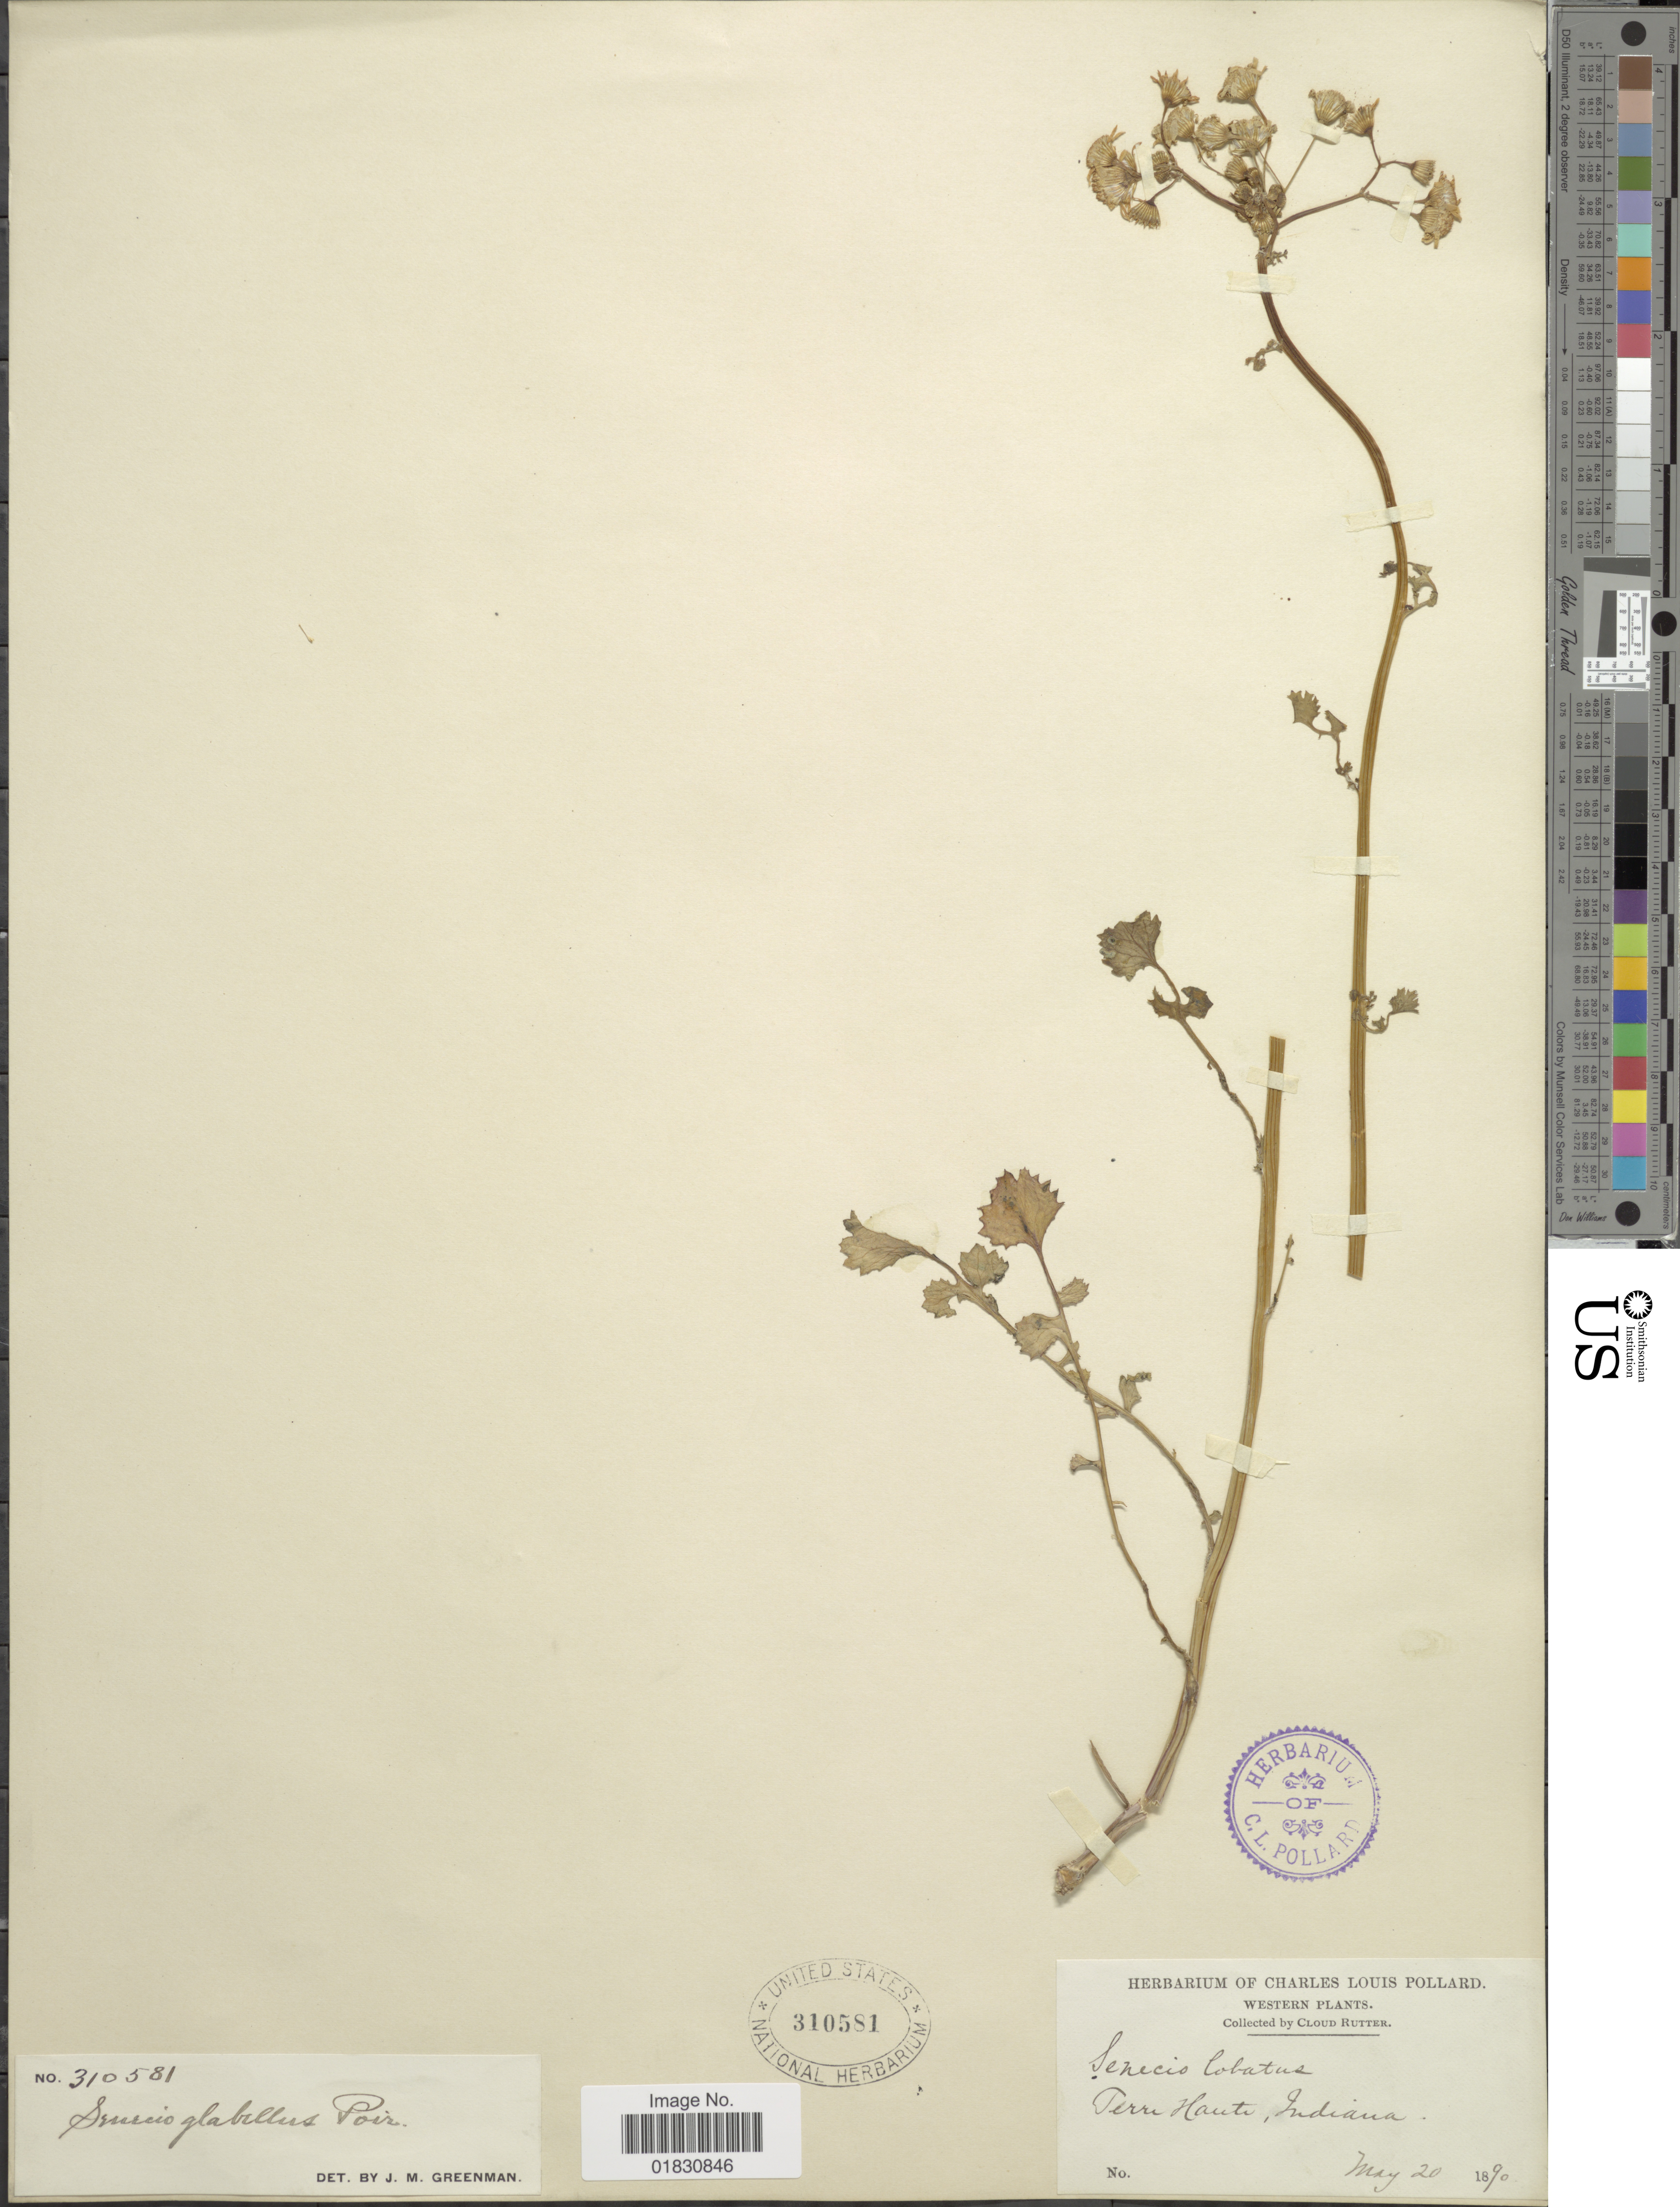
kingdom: Plantae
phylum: Tracheophyta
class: Magnoliopsida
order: Asterales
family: Asteraceae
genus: Packera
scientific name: Packera glabella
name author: (Poir.) C. Jeffrey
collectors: C. Rutter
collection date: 1890-05-20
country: United States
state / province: Indiana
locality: Western, Terri Haute, Indiana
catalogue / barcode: US 310581